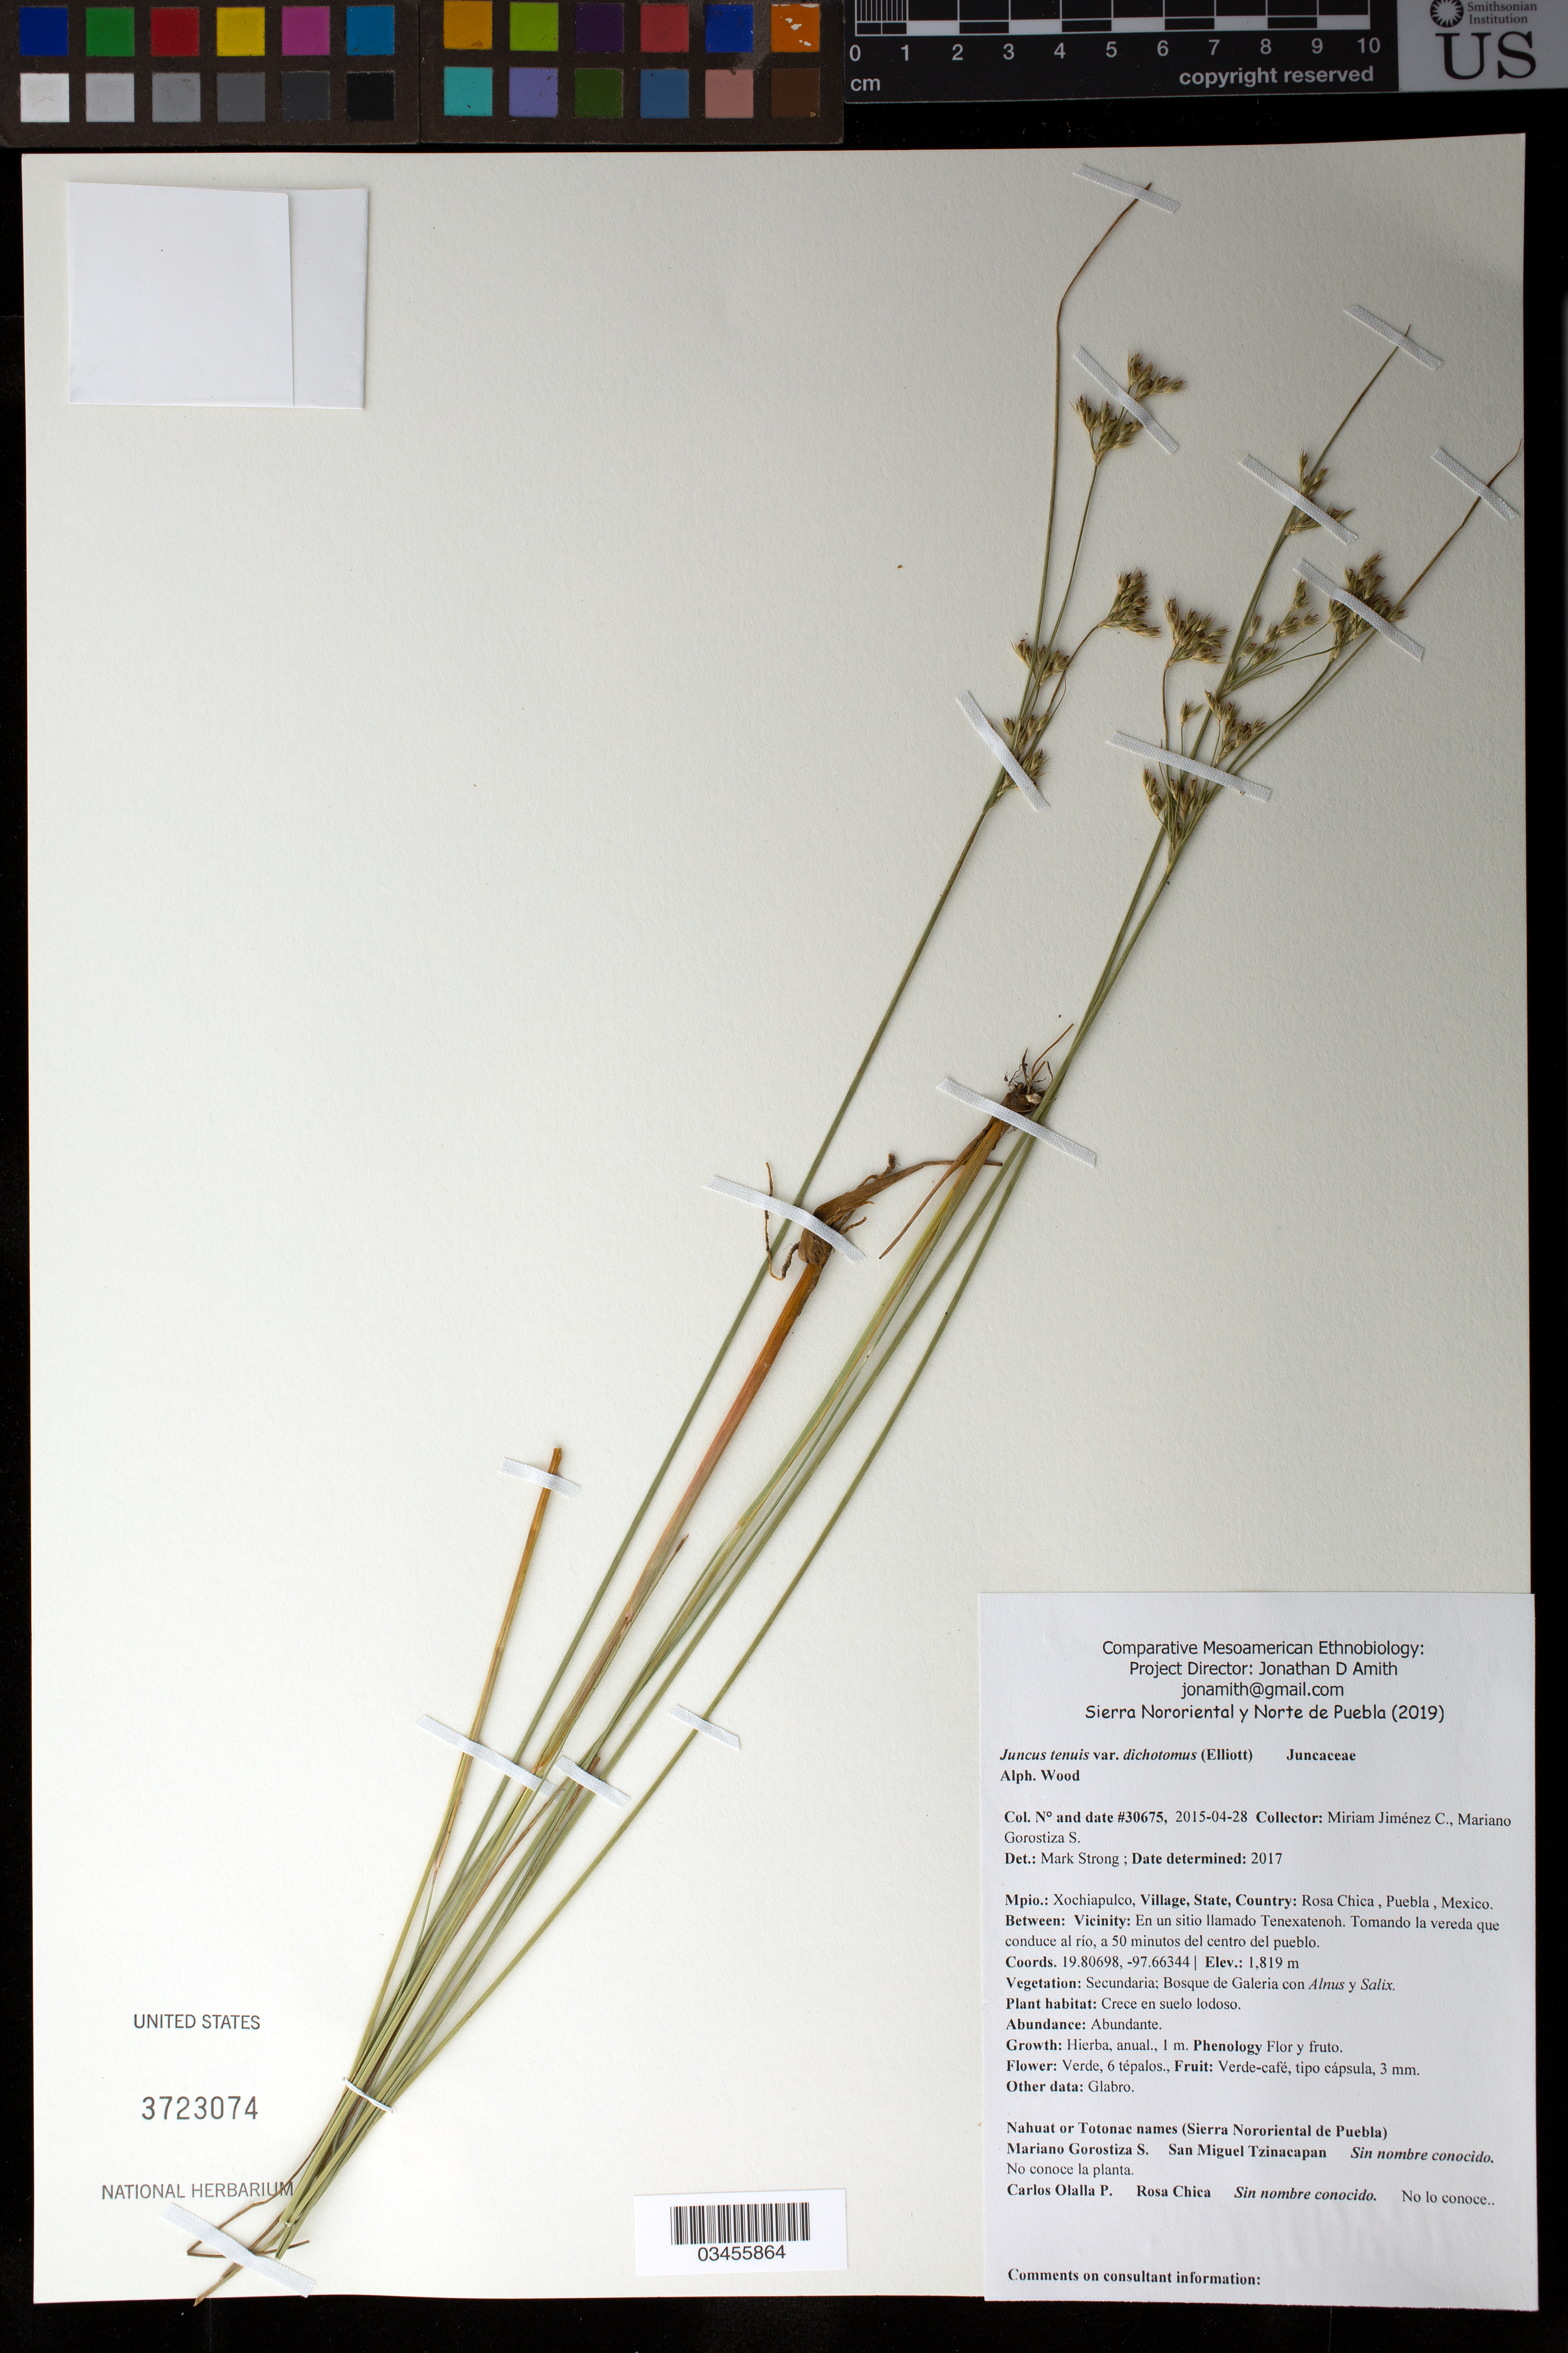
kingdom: Plantae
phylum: Tracheophyta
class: Liliopsida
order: Poales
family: Juncaceae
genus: Juncus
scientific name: Juncus tenuis var. dichotomus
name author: (Elliott) Alph. Wood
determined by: Strong, M. T., (US), Smithsonian Institution - National Museum of Natural History (UNITED STATES)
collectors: M. Jiménez Chimil & M. Gorostiza S.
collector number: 30675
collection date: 2015-04-28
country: México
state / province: Puebla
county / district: Xochiapulco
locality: PUEBLO: Rosa Chica; LOCALIDAD EXACTA: En un sitio llamado Tenexatenoh. Tomando la vereda que conduce al río, a 50 minutos del centro del pueblo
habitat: Bosque de galería con Alnus y Salix | Crece en suelo lodoso.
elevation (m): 1819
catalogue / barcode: US 3723074